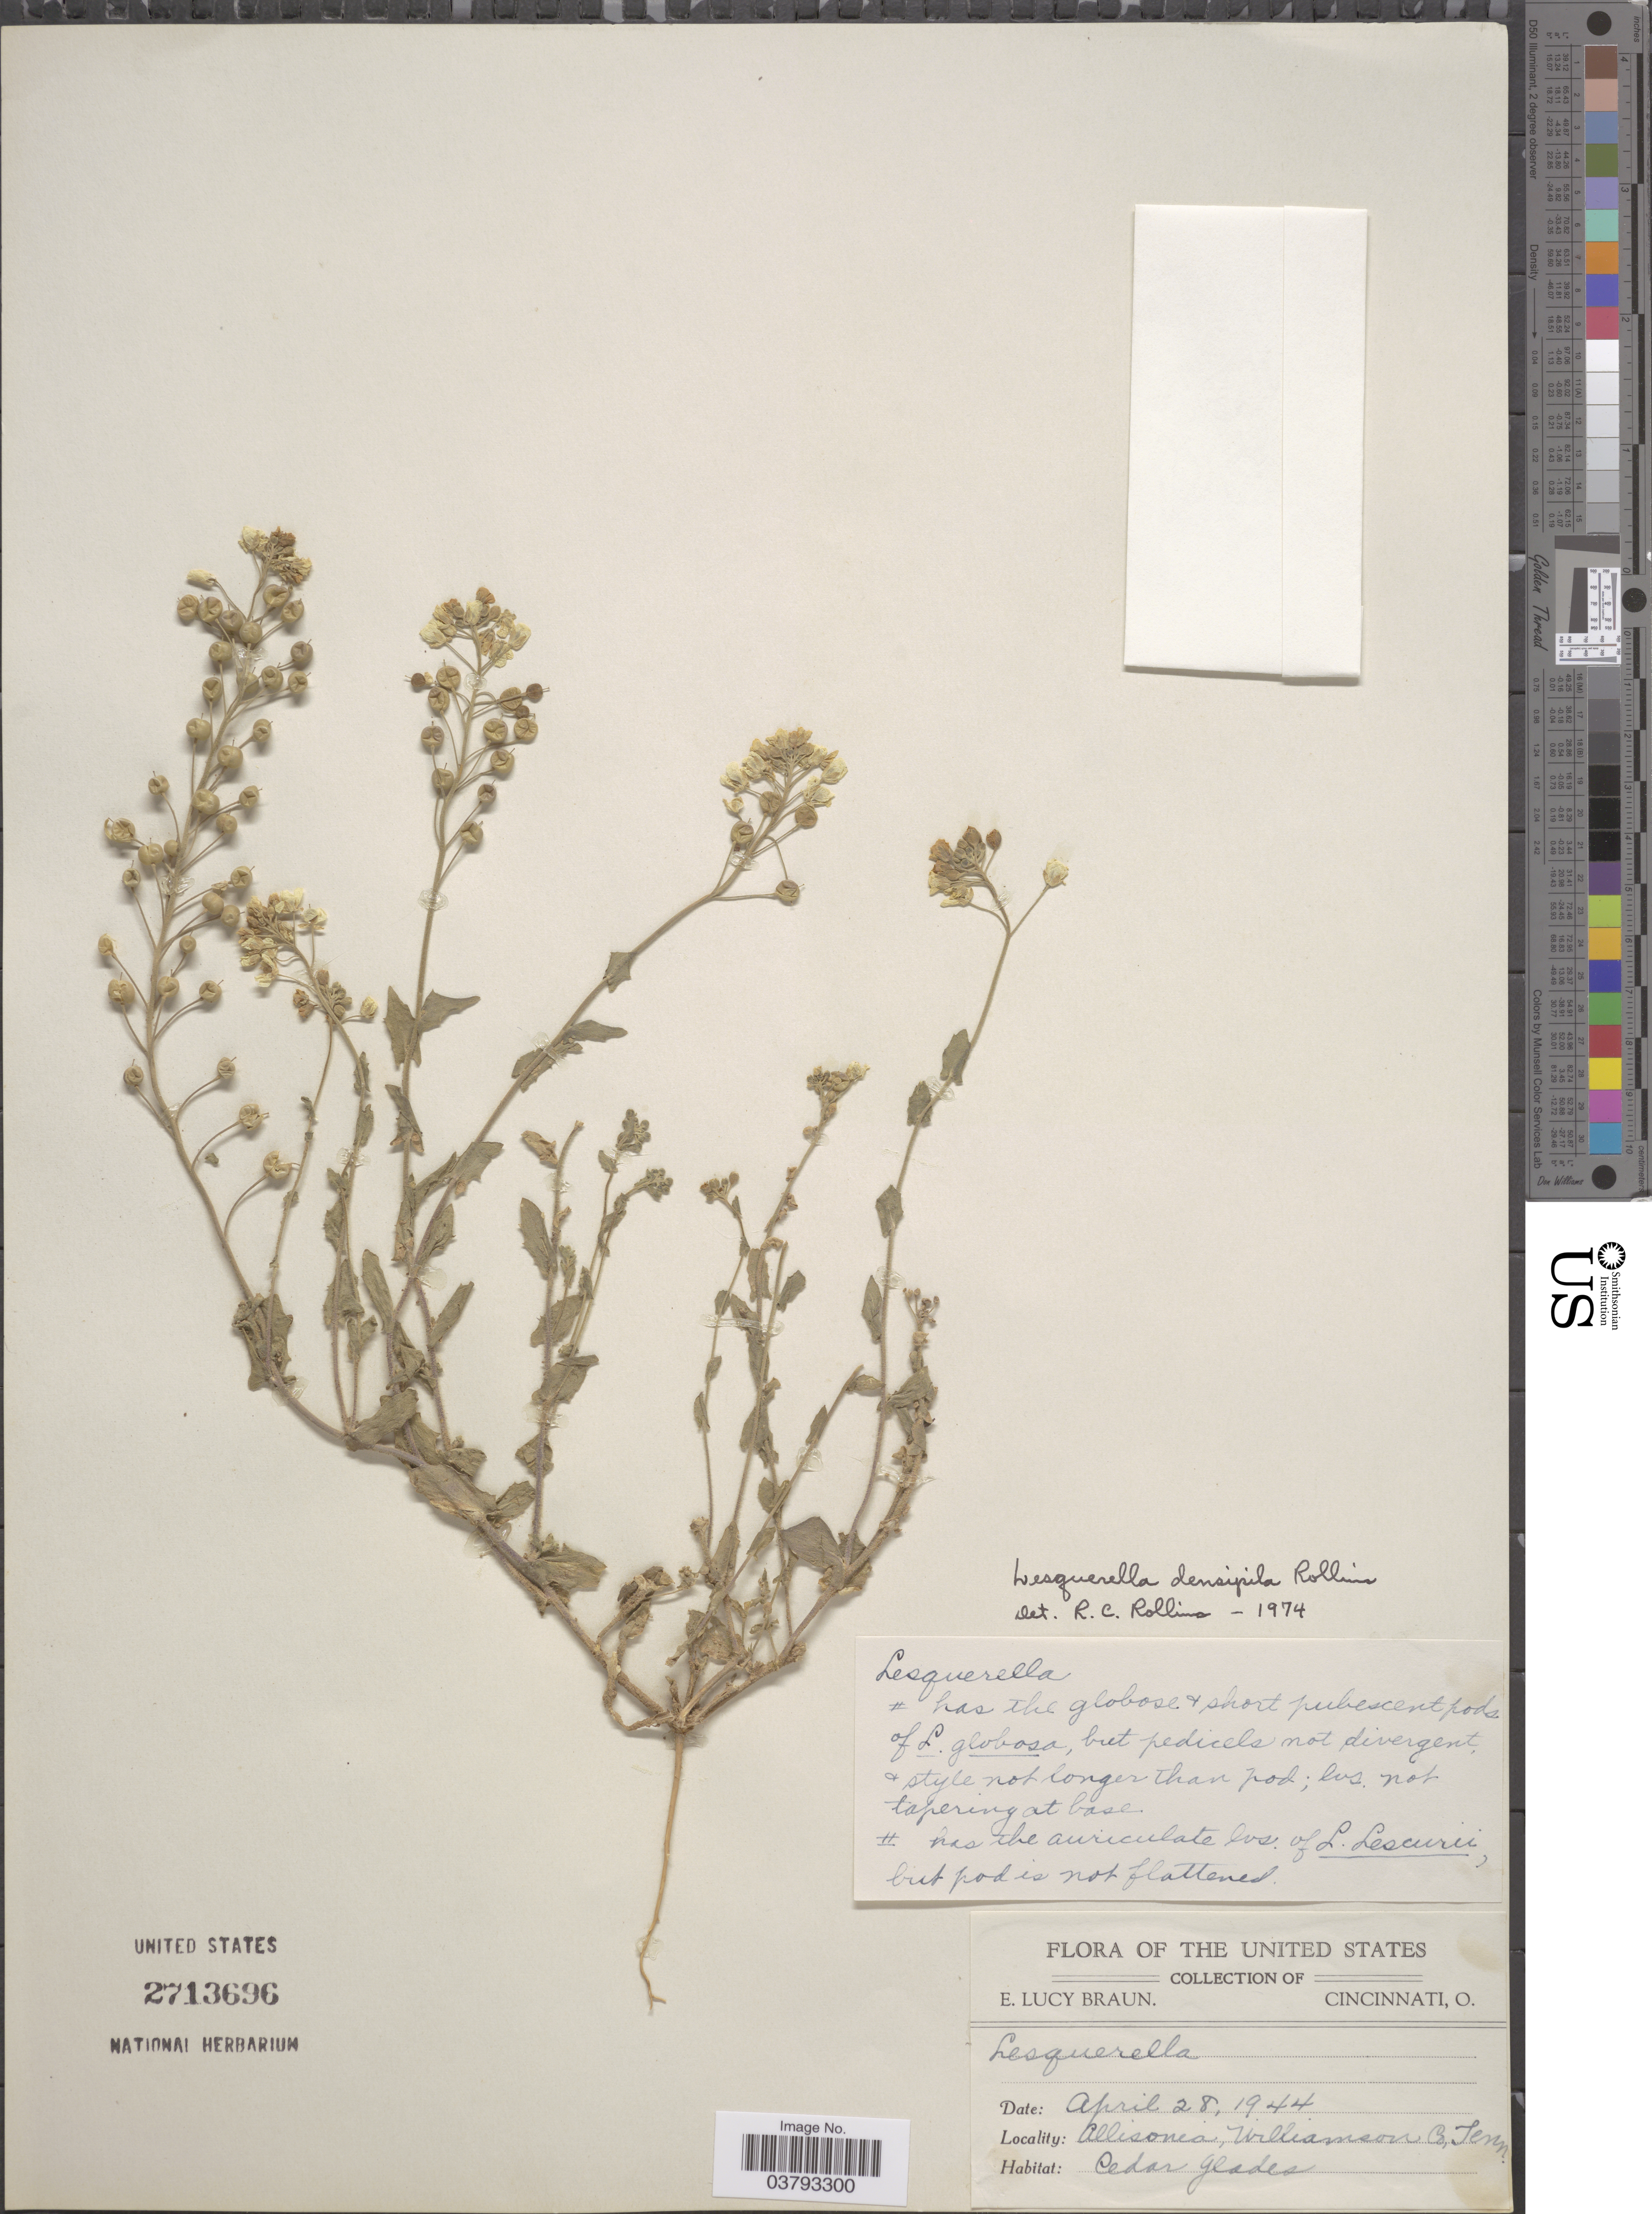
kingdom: Plantae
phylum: Tracheophyta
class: Magnoliopsida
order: Brassicales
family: Brassicaceae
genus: Lesquerella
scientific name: Lesquerella densipila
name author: Rollins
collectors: E. L. Braun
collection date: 1944-04-28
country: United States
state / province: Tennessee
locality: Allisona, Williamson Co.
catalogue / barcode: US 2713696